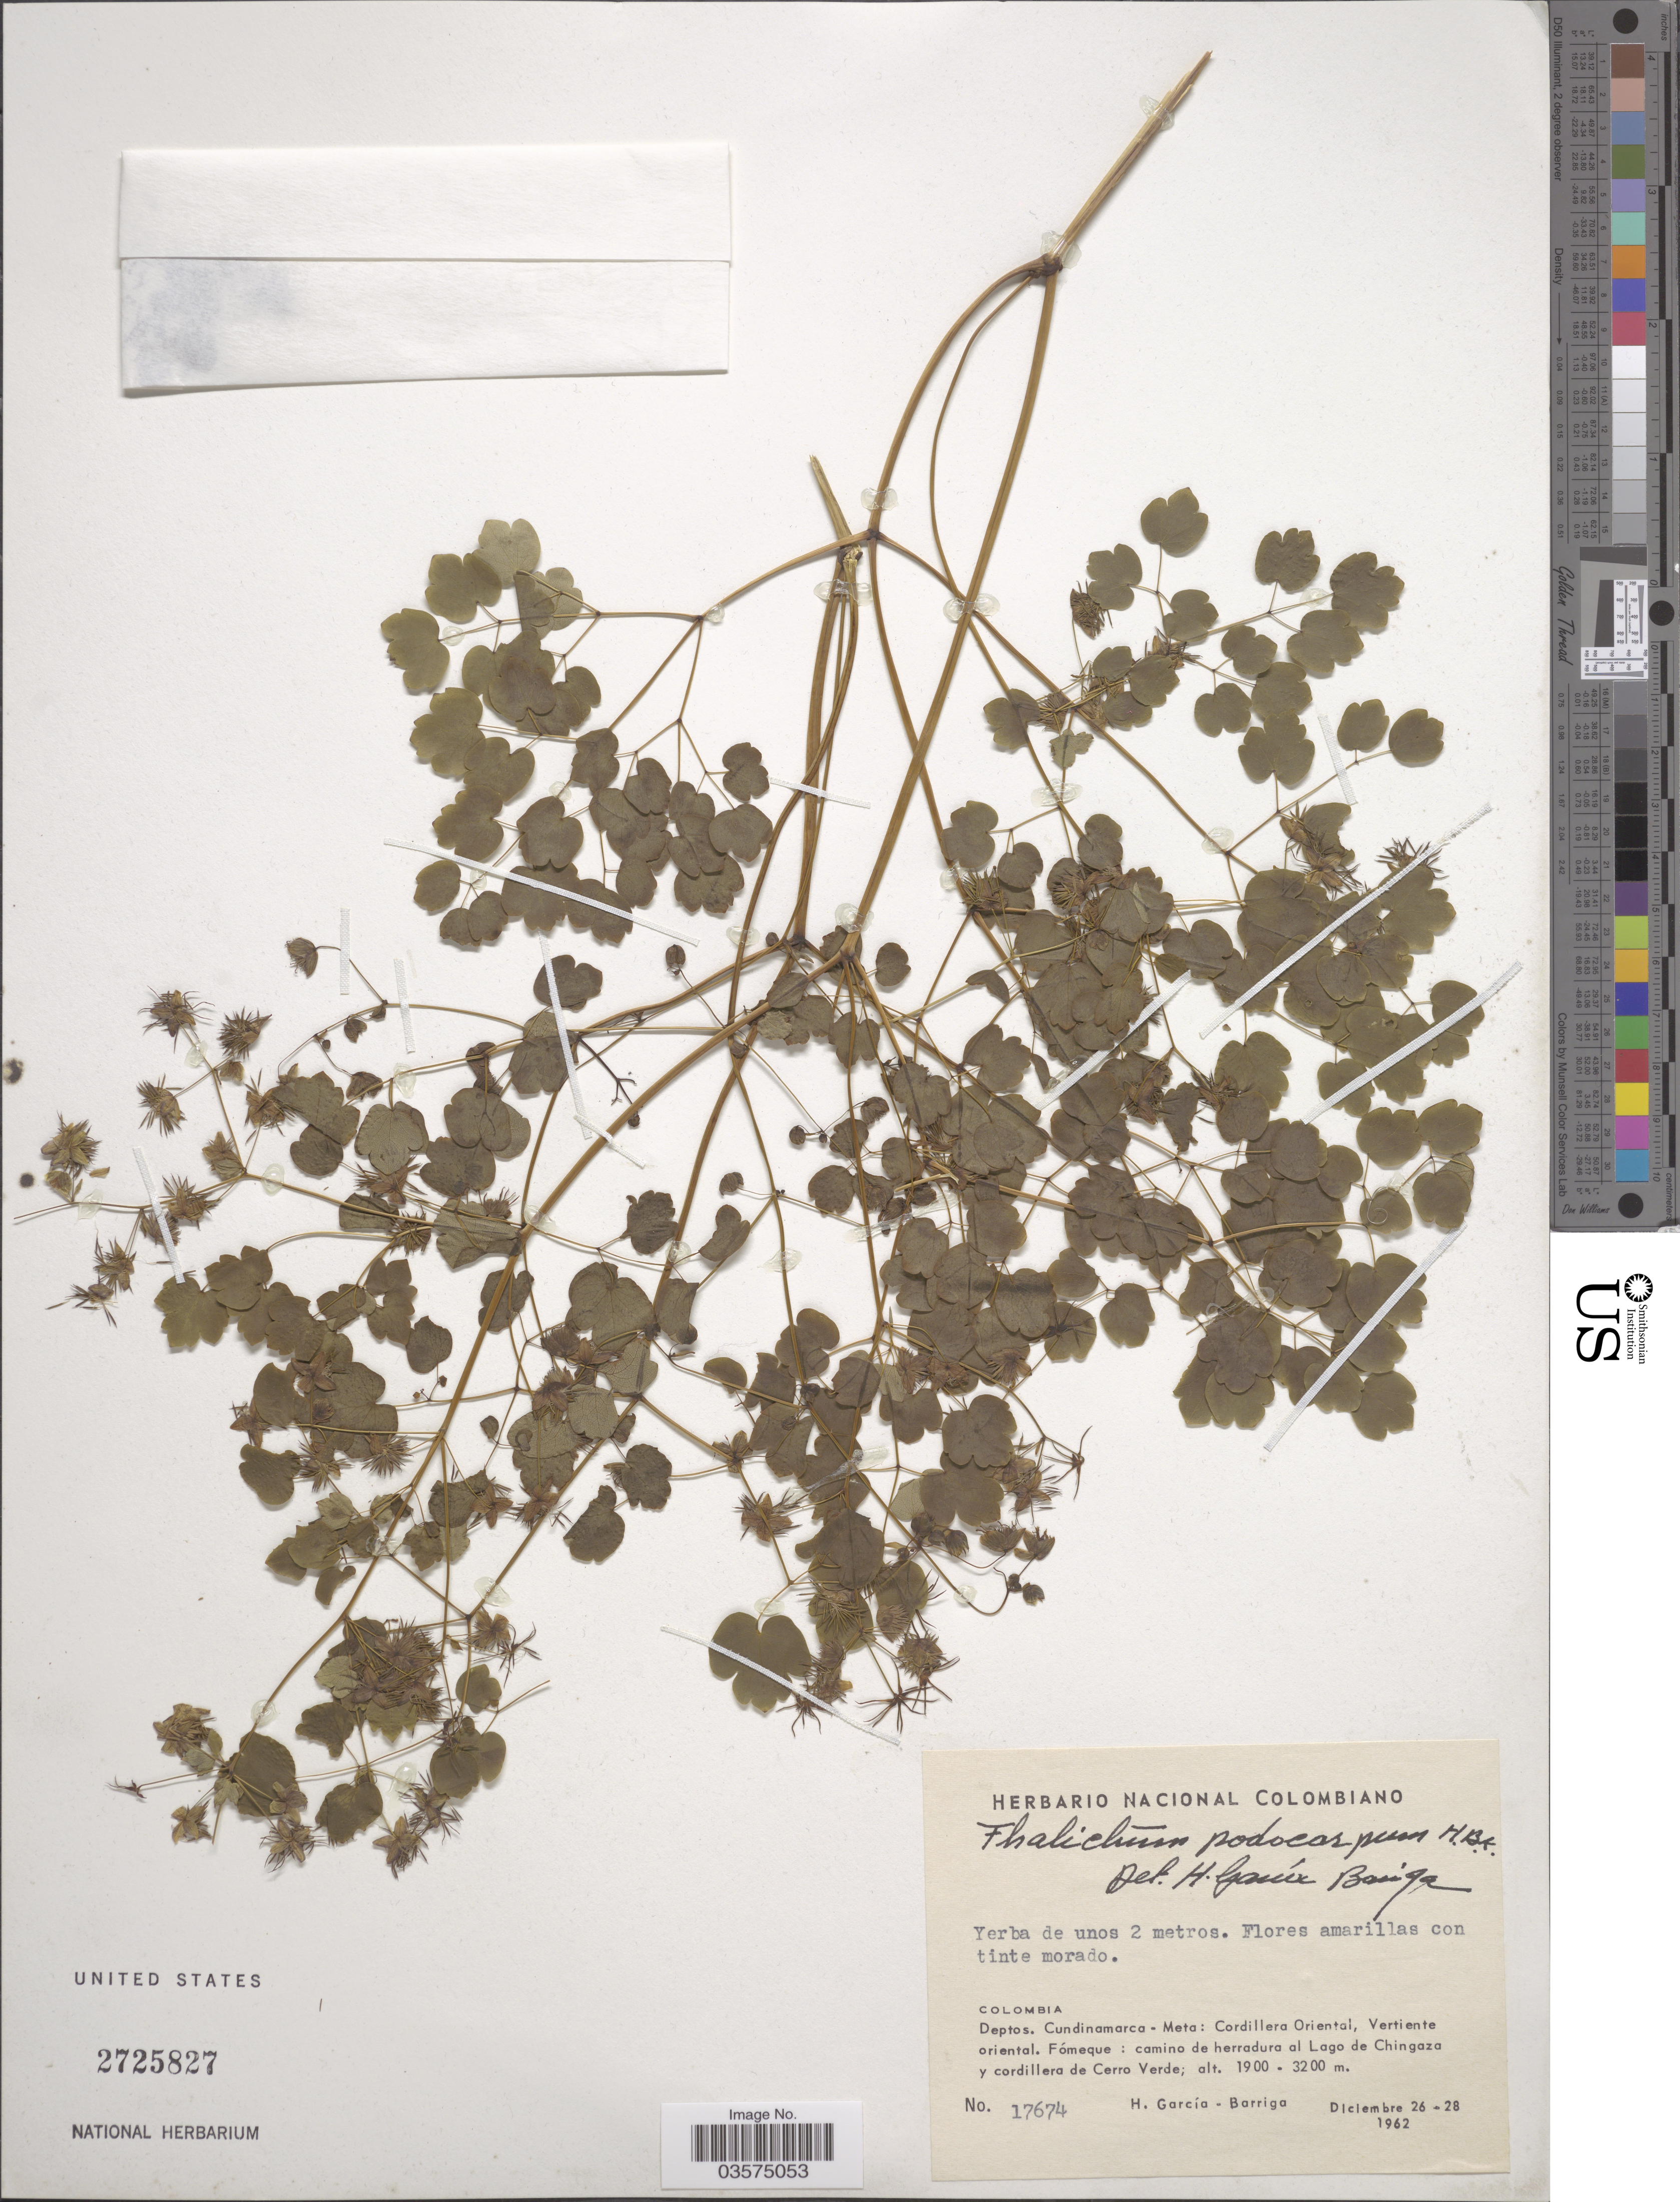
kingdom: Plantae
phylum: Tracheophyta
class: Magnoliopsida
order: Ranunculales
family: Ranunculaceae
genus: Thalictrum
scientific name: Thalictrum podocarpum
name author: Kunth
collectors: H. García Barriga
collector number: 17674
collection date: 1962-12-26/1962-12-28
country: Colombia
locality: Deptos. Cundinamarca - Meta: Cordillera Oriental, Vertiente oriental. Fómeque: camino de herradura al Lago de Chingaza y cordillera de Cerro Verde.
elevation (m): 1900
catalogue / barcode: US 2725827